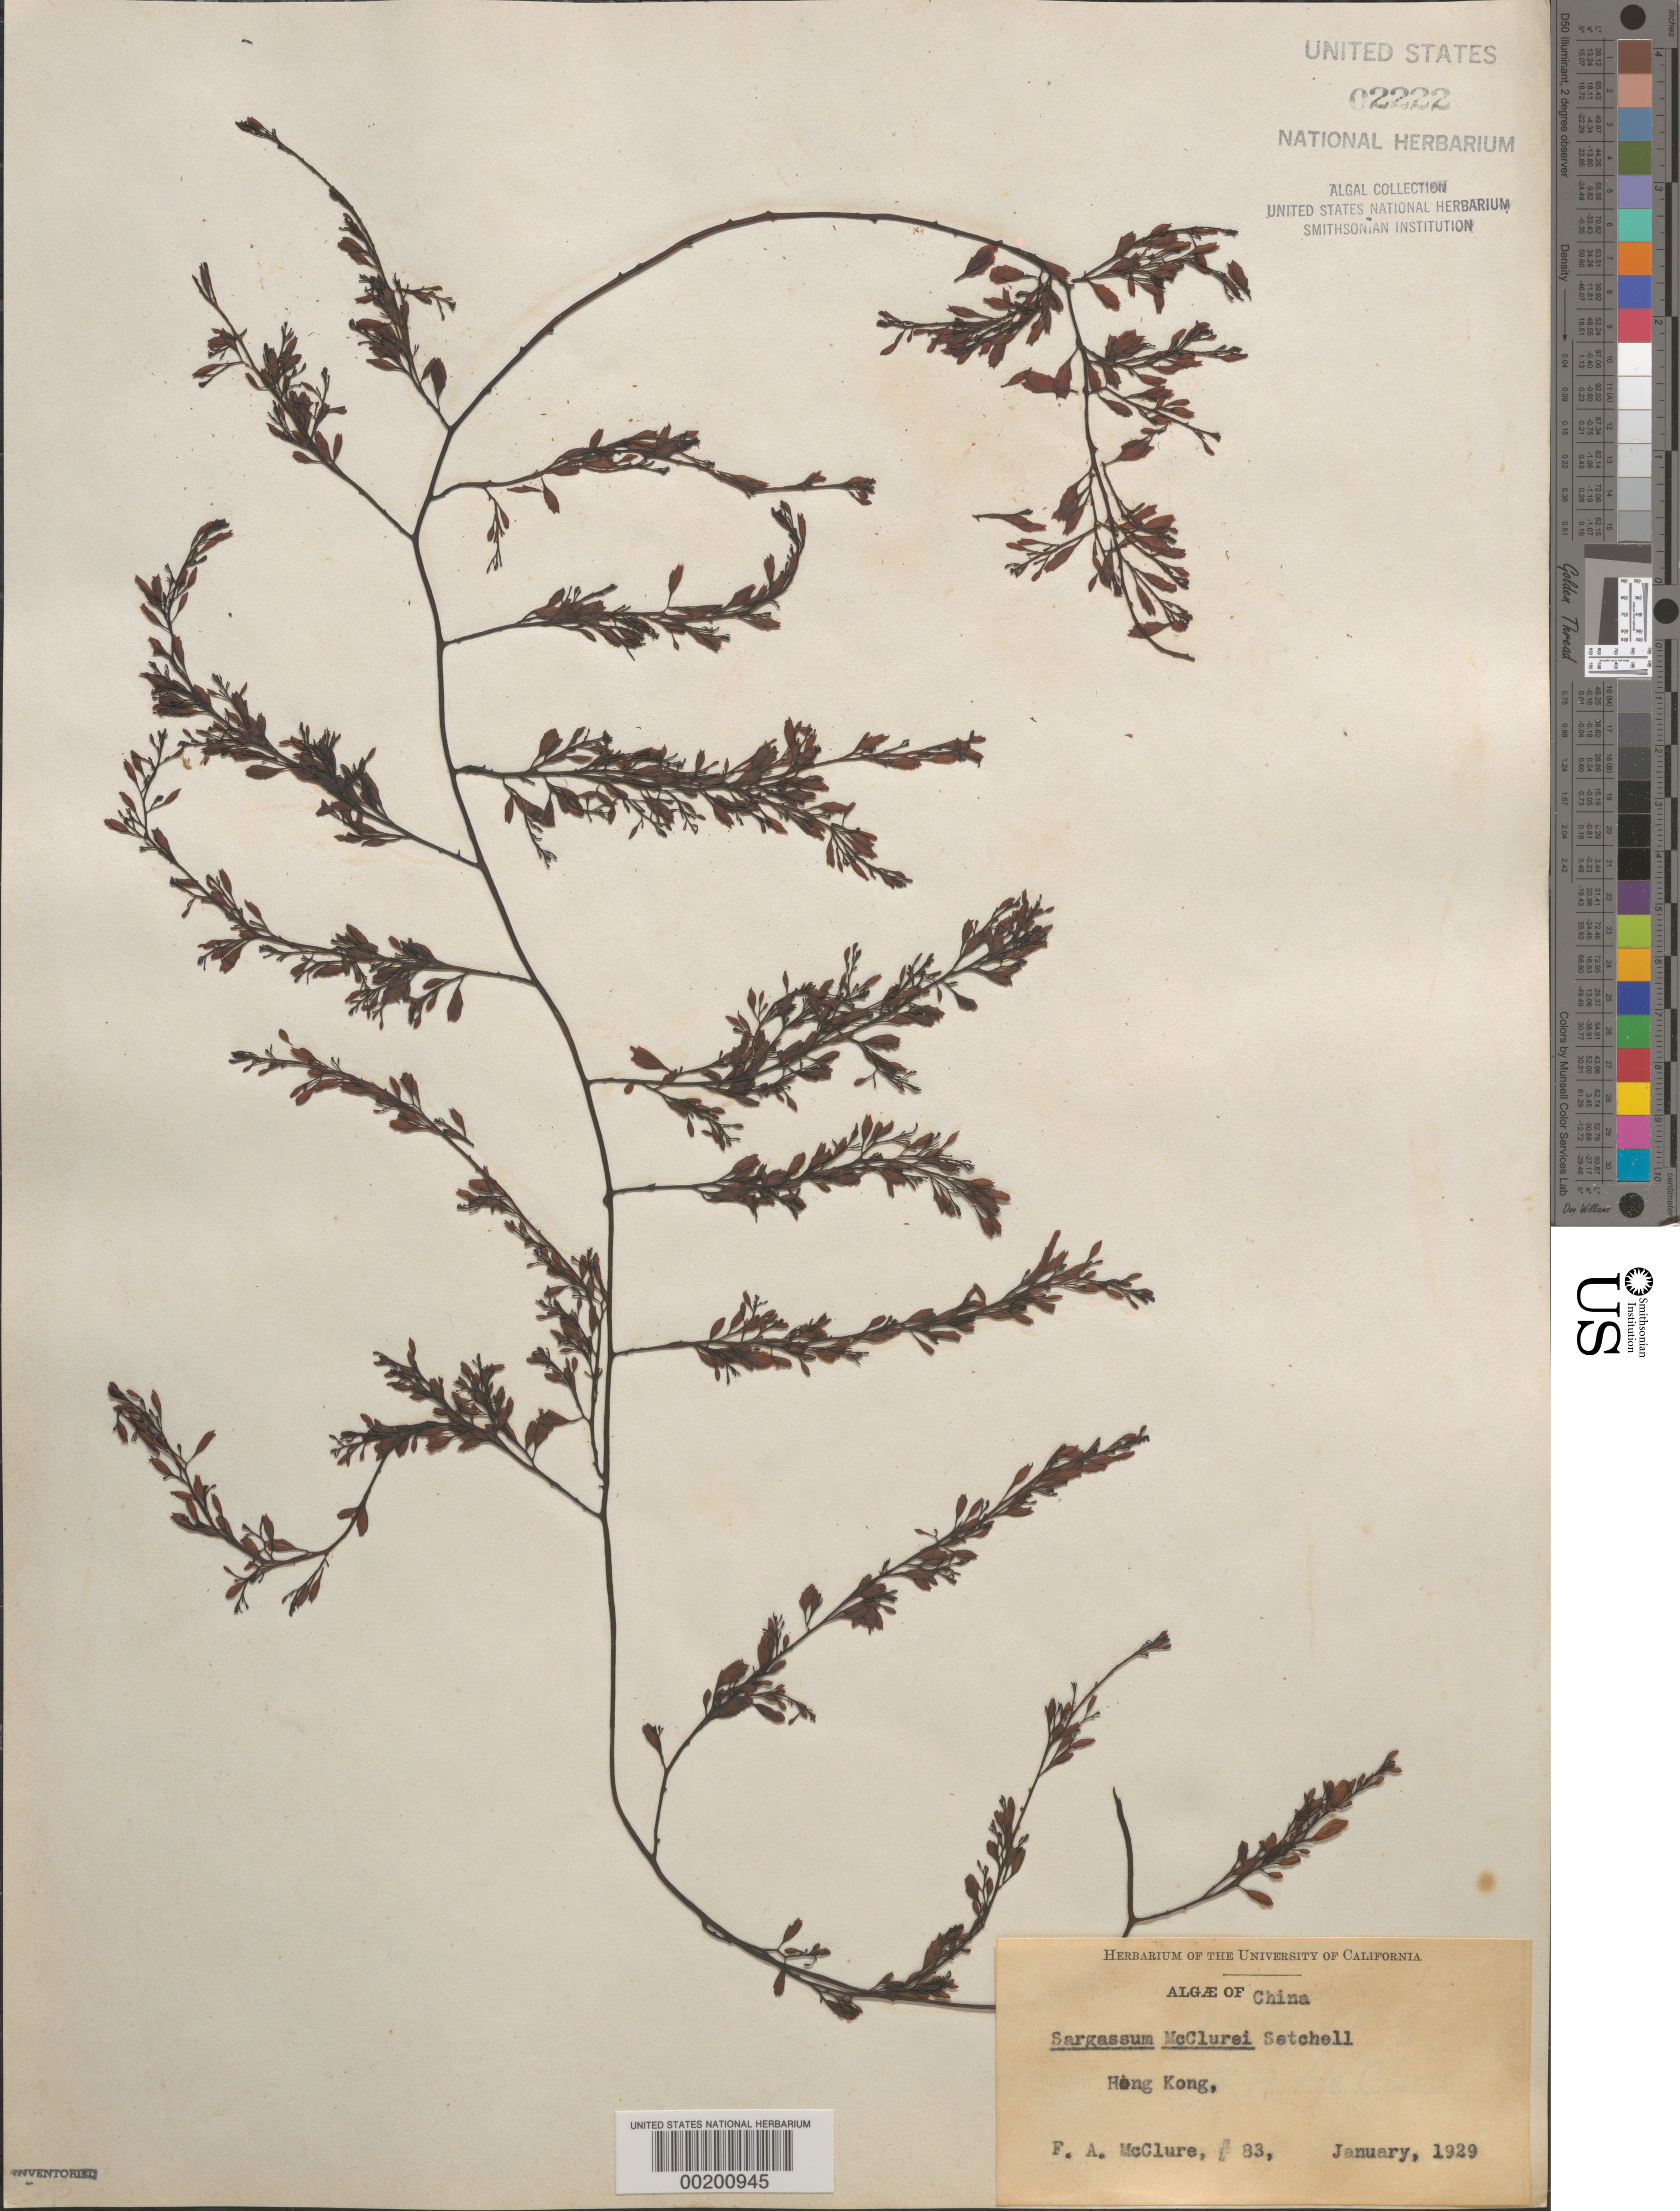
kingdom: Chromista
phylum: Ochrophyta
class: Phaeophyceae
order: Fucales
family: Sargassaceae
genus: Sargassum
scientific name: Sargassum mcclurei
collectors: F. A. McClure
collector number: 83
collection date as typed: Jan 1929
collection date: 1929-01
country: China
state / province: Hong Kong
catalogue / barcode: US 2222